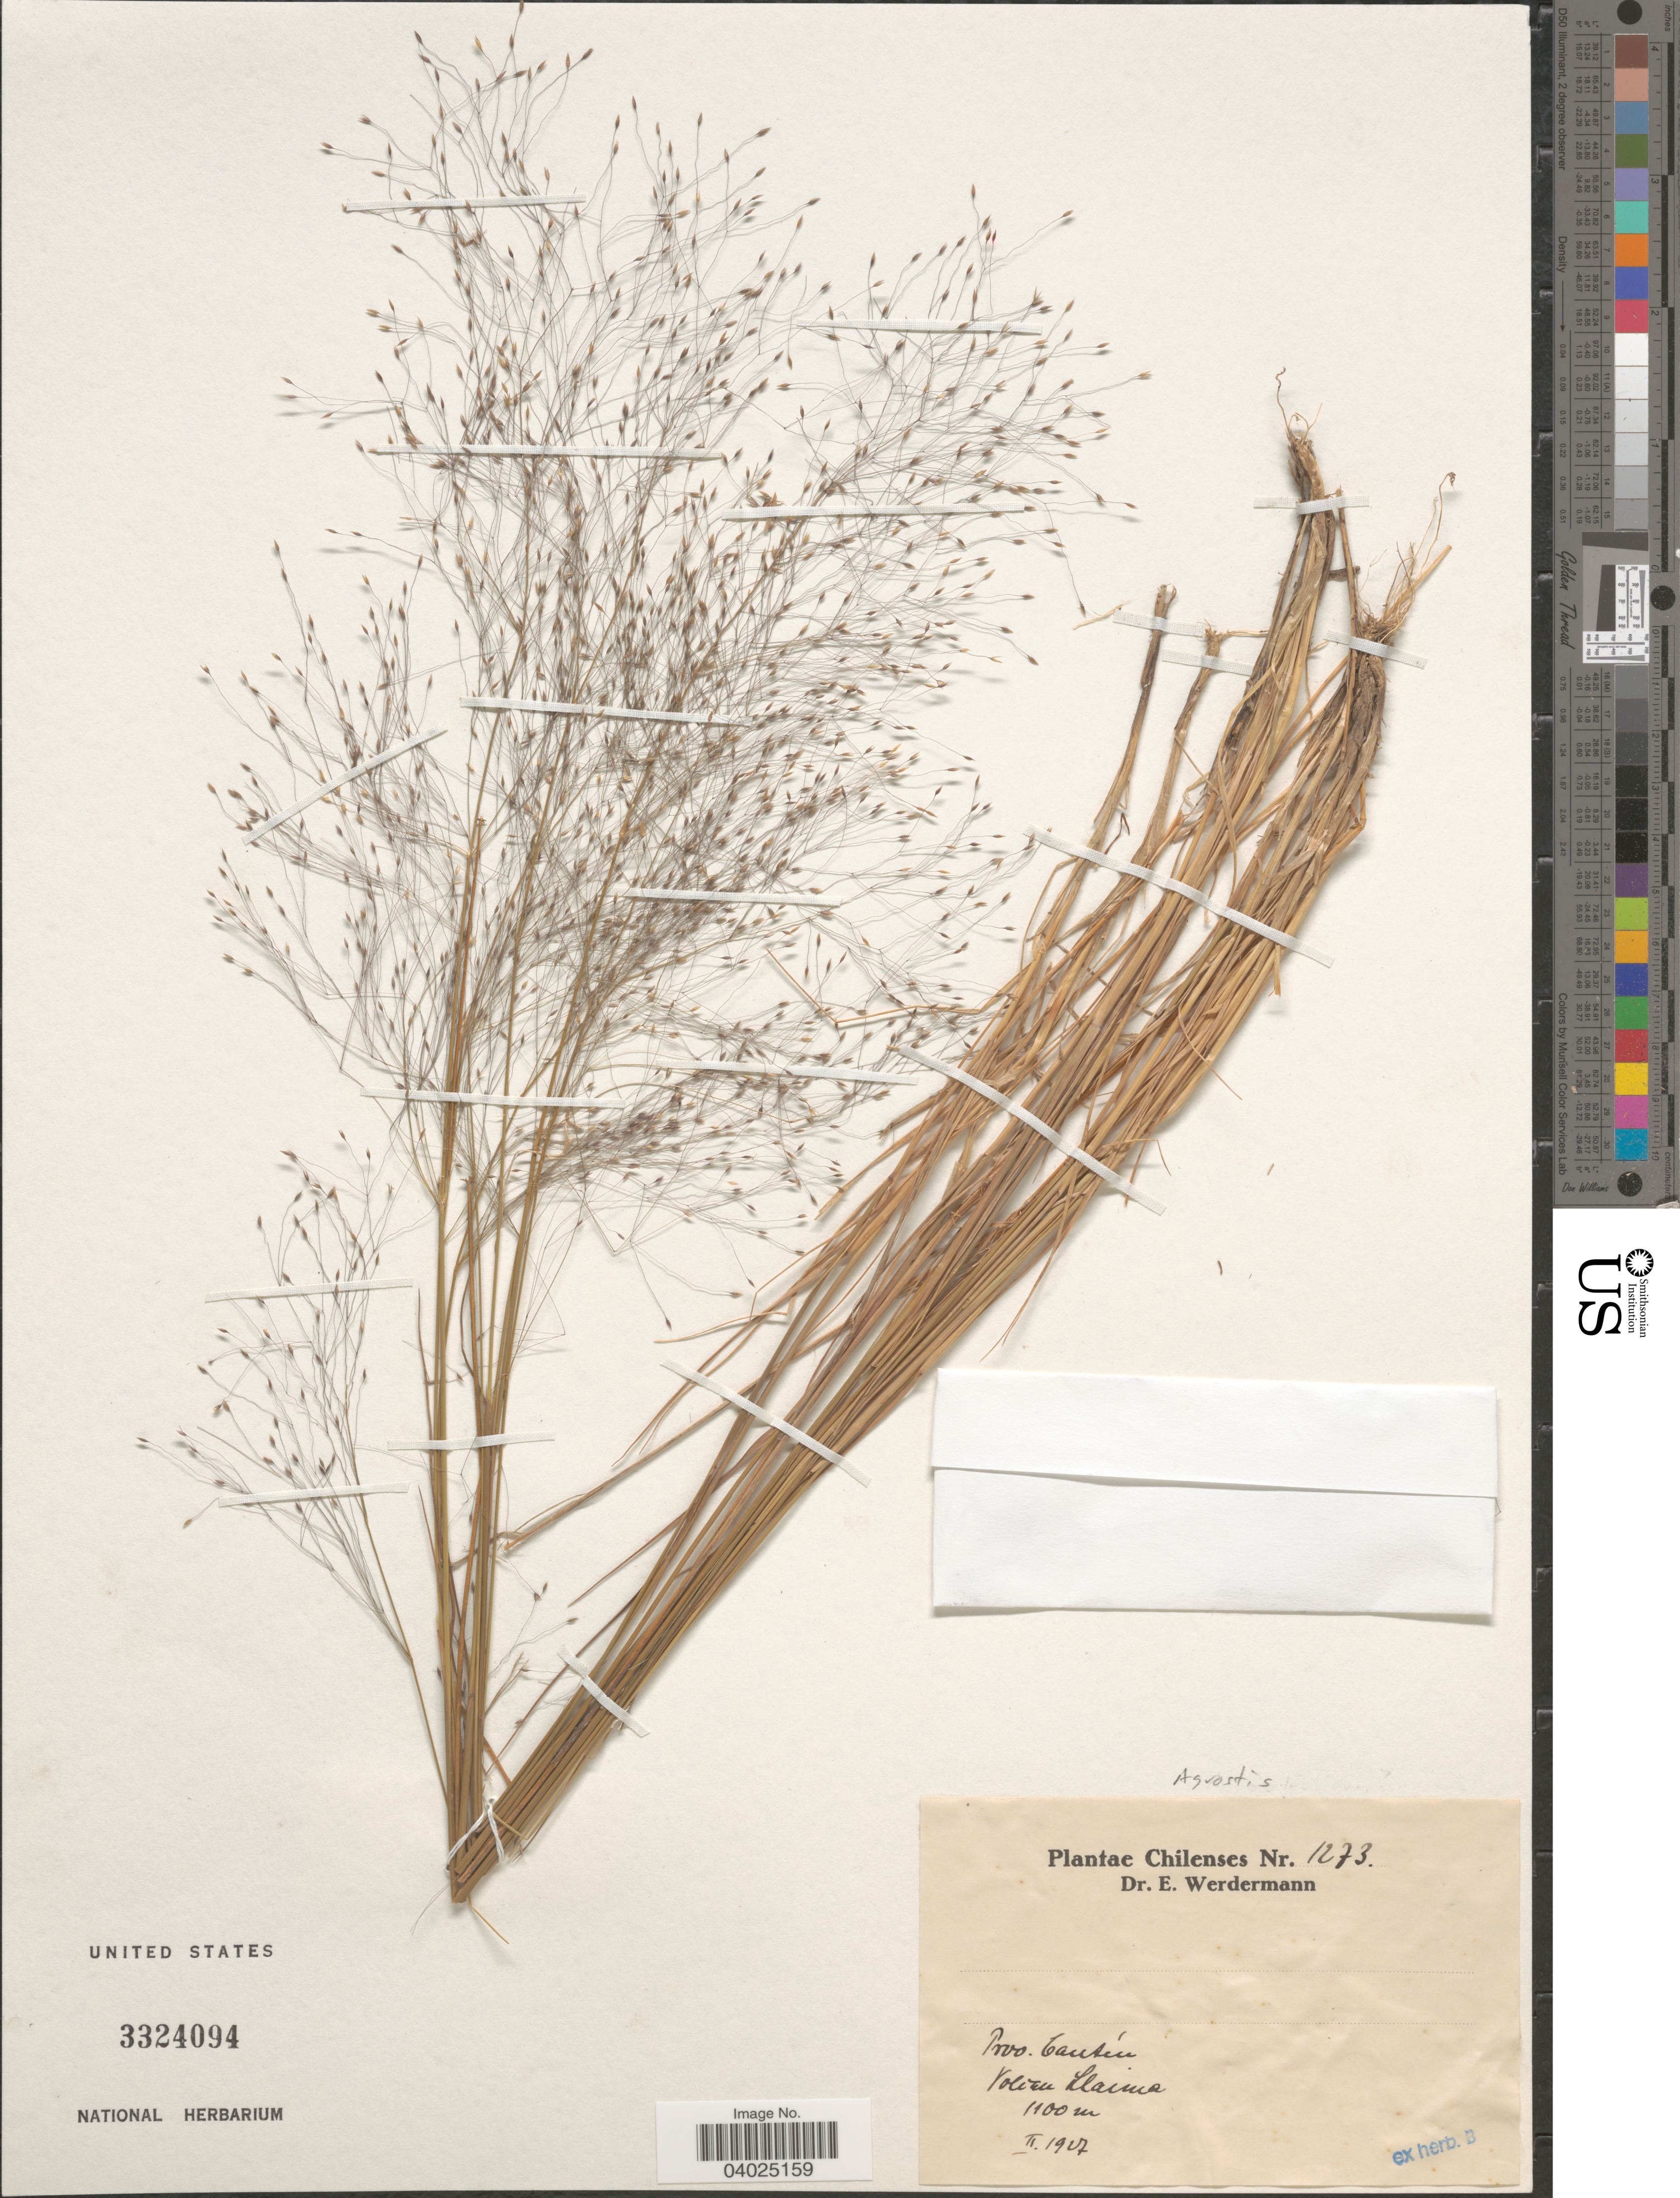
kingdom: Plantae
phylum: Tracheophyta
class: Liliopsida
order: Poales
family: Poaceae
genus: Agrostis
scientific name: Agrostis sp.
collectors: E. Werdermann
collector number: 1273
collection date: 1927-02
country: Chile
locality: Prov. Cautín. Volcan Llaimo.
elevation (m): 1100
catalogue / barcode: US 3324094